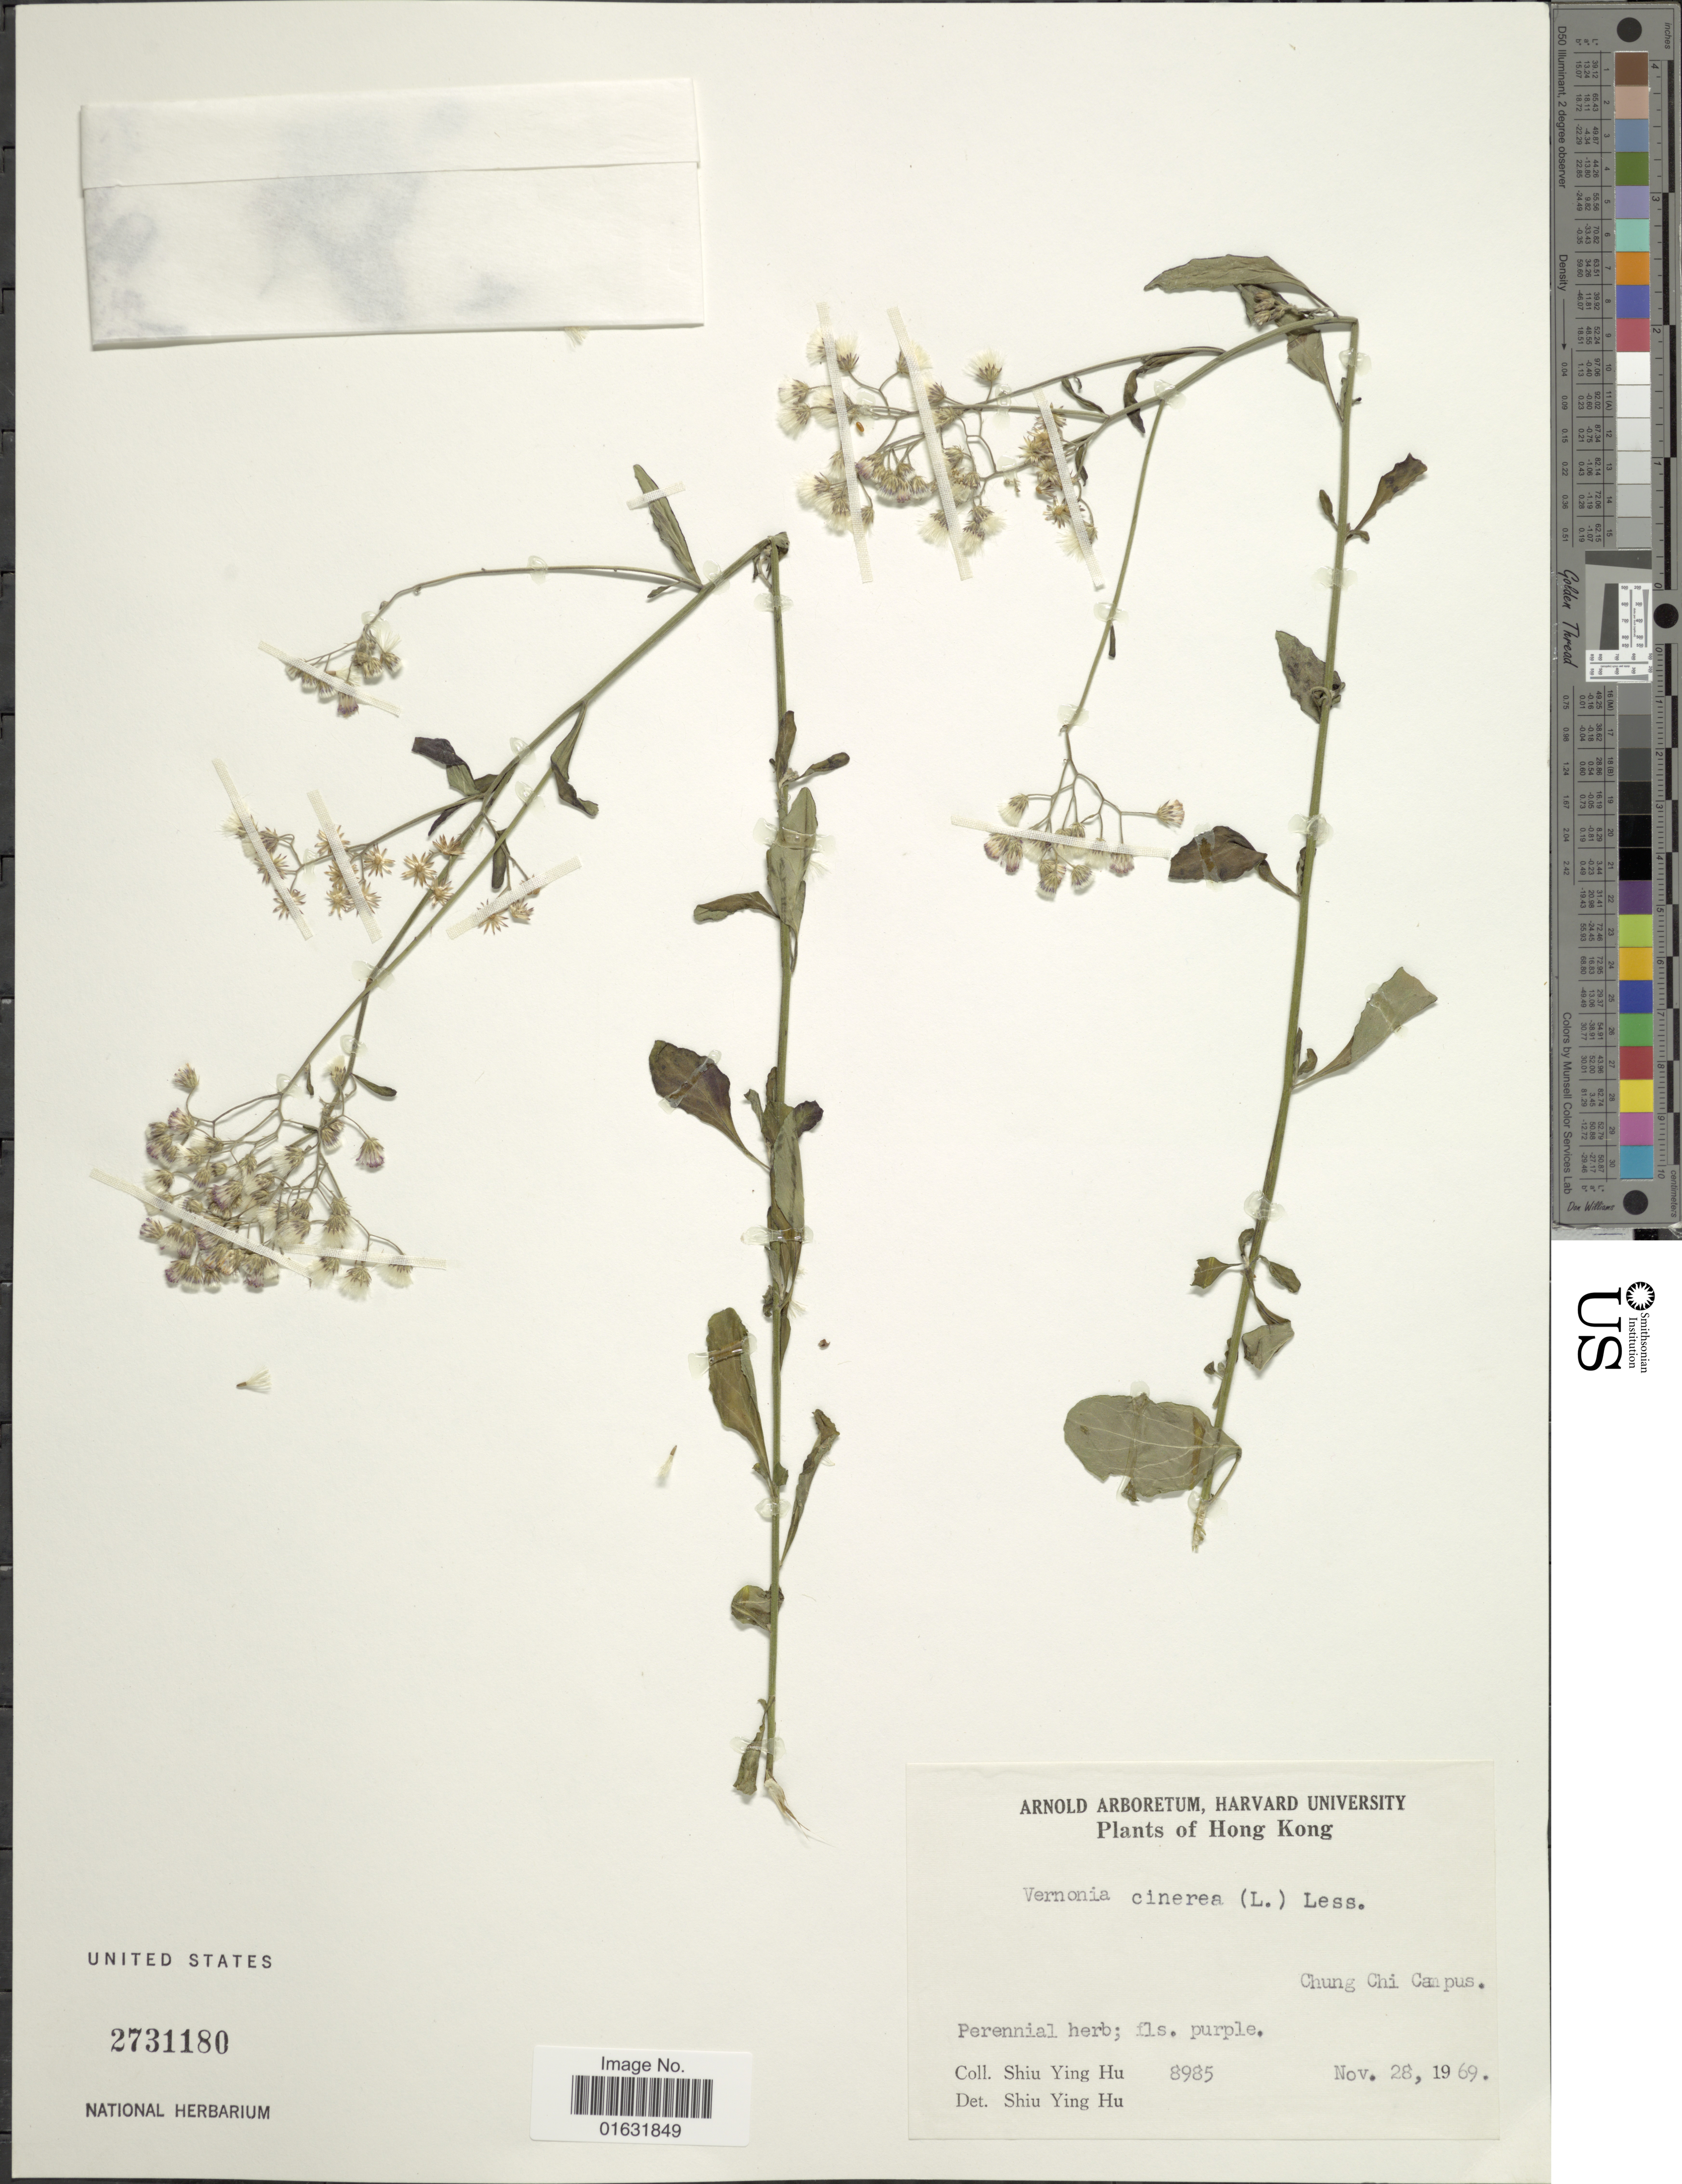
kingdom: Plantae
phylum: Tracheophyta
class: Magnoliopsida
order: Asterales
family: Asteraceae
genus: Cyanthillium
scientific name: Cyanthillium cinereum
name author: (L.) H. Rob.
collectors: S. Y. Hu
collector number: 8985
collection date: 1969-11-28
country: China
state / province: Hong Kong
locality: Chung Chi Campus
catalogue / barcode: US 2731180